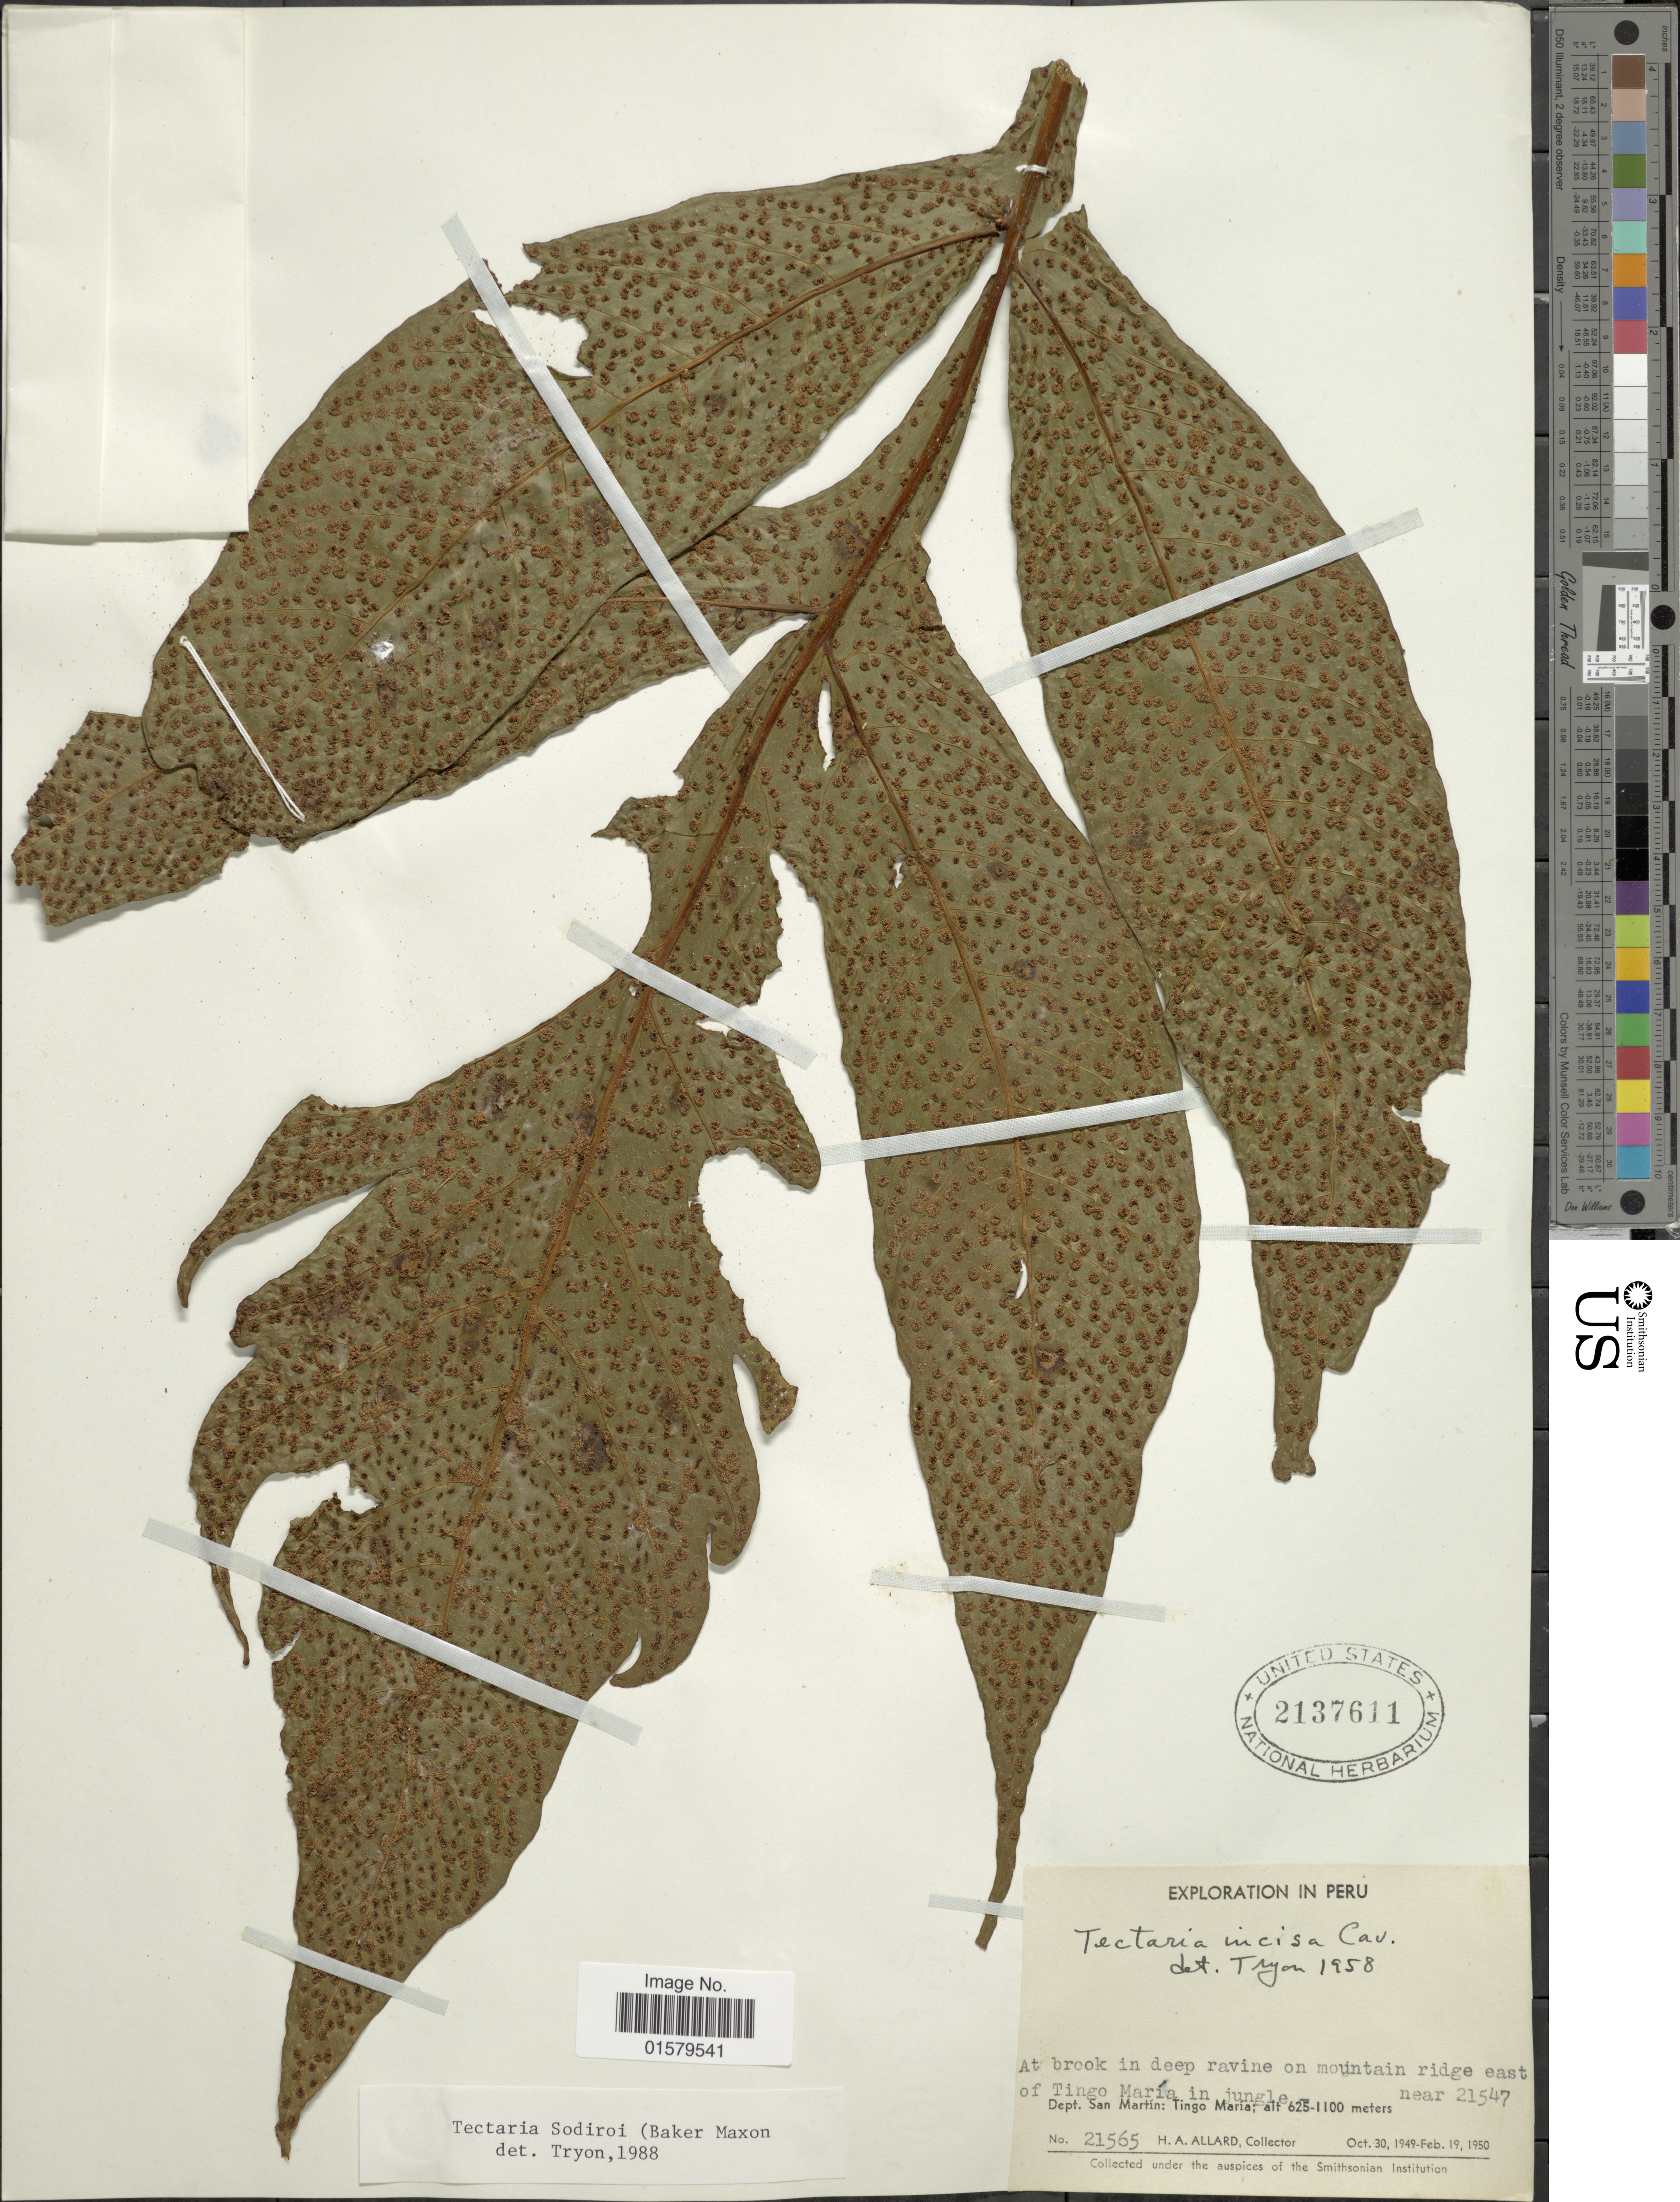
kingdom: Plantae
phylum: Tracheophyta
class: Polypodiopsida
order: Polypodiales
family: Tectariaceae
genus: Tectaria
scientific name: Tectaria antioquiana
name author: (Baker) C. Chr.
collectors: H. A. Allard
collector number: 21565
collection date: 1949-10-30/1950-02-19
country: Peru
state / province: San Martín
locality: At brook in deep ravine on mountain ridge east of Tingo Maria in Jungle, Tingo Maria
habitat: at brook in deep ravine on mountain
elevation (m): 625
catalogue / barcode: US 2137611